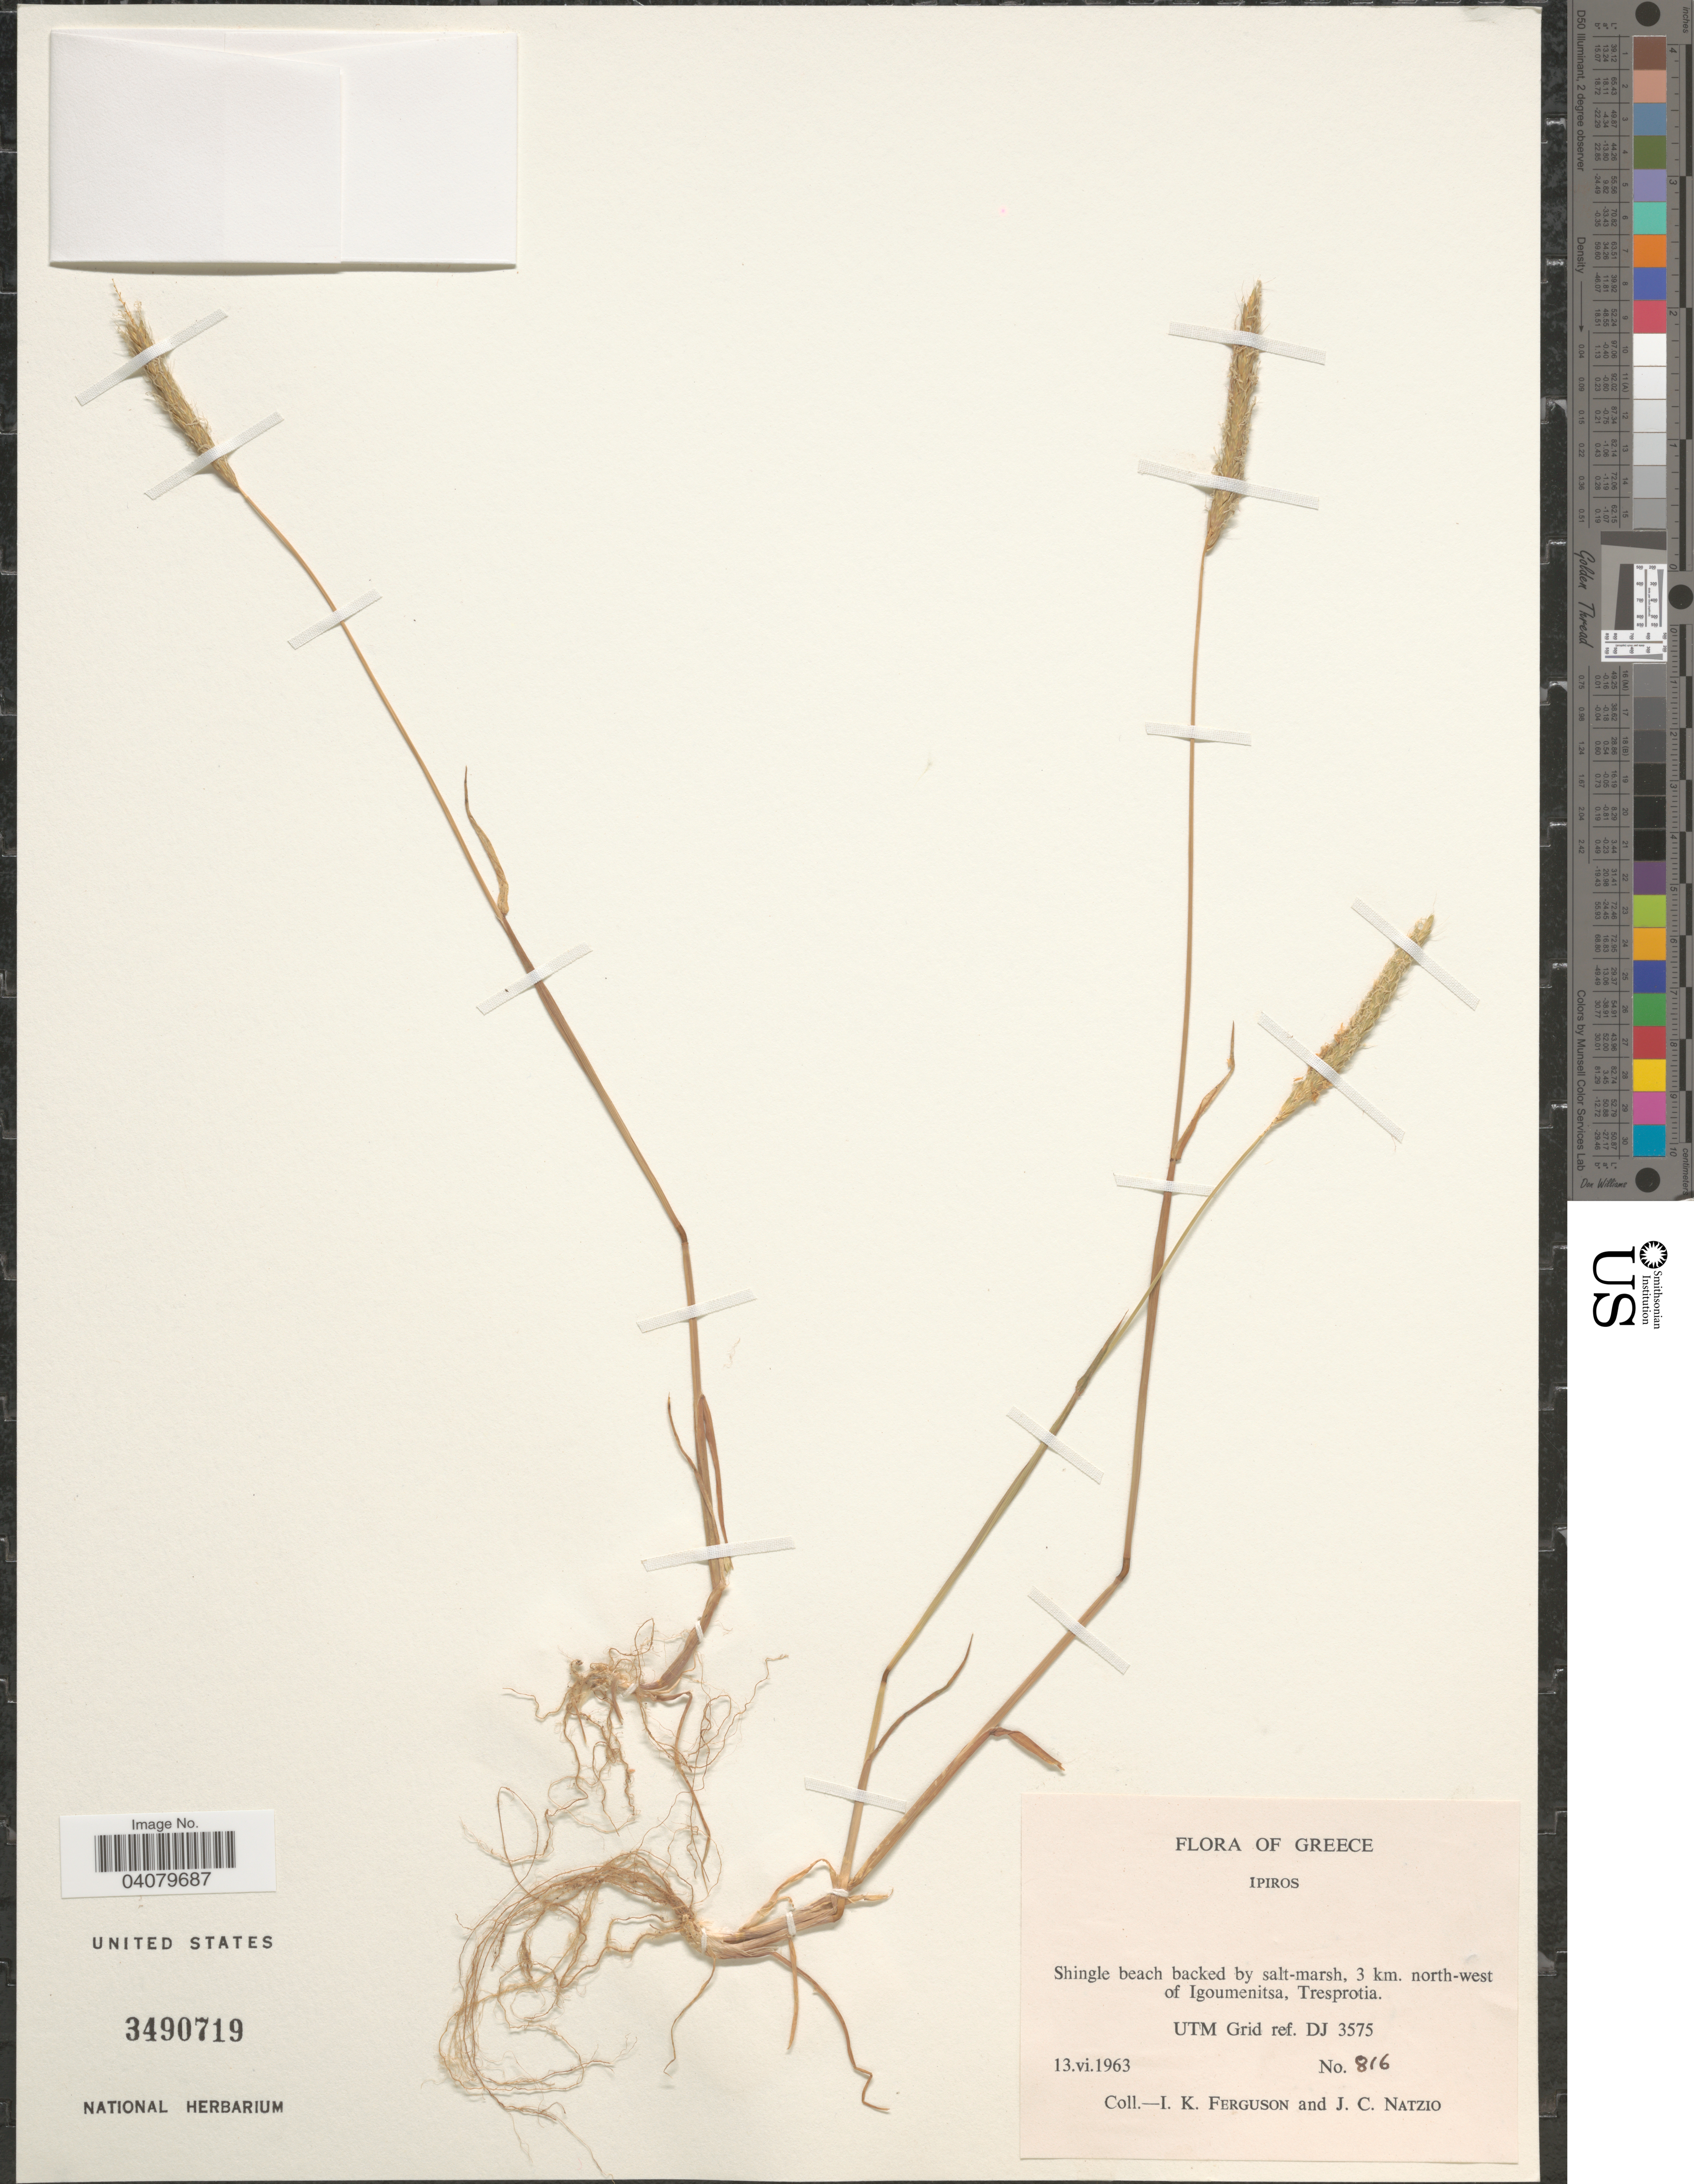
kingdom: Plantae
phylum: Tracheophyta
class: Liliopsida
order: Poales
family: Poaceae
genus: Alopecurus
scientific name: Alopecurus sp.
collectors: I. K. Ferguson & J. Natzio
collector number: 816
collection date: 1963-06-13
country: Greece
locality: Ipiros. Shingle beach backed by salt-marsh, 3 km. north-west of Igoumenitsa, Tresprotia. UTM Grid ref. DJ 3575.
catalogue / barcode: US 3490719